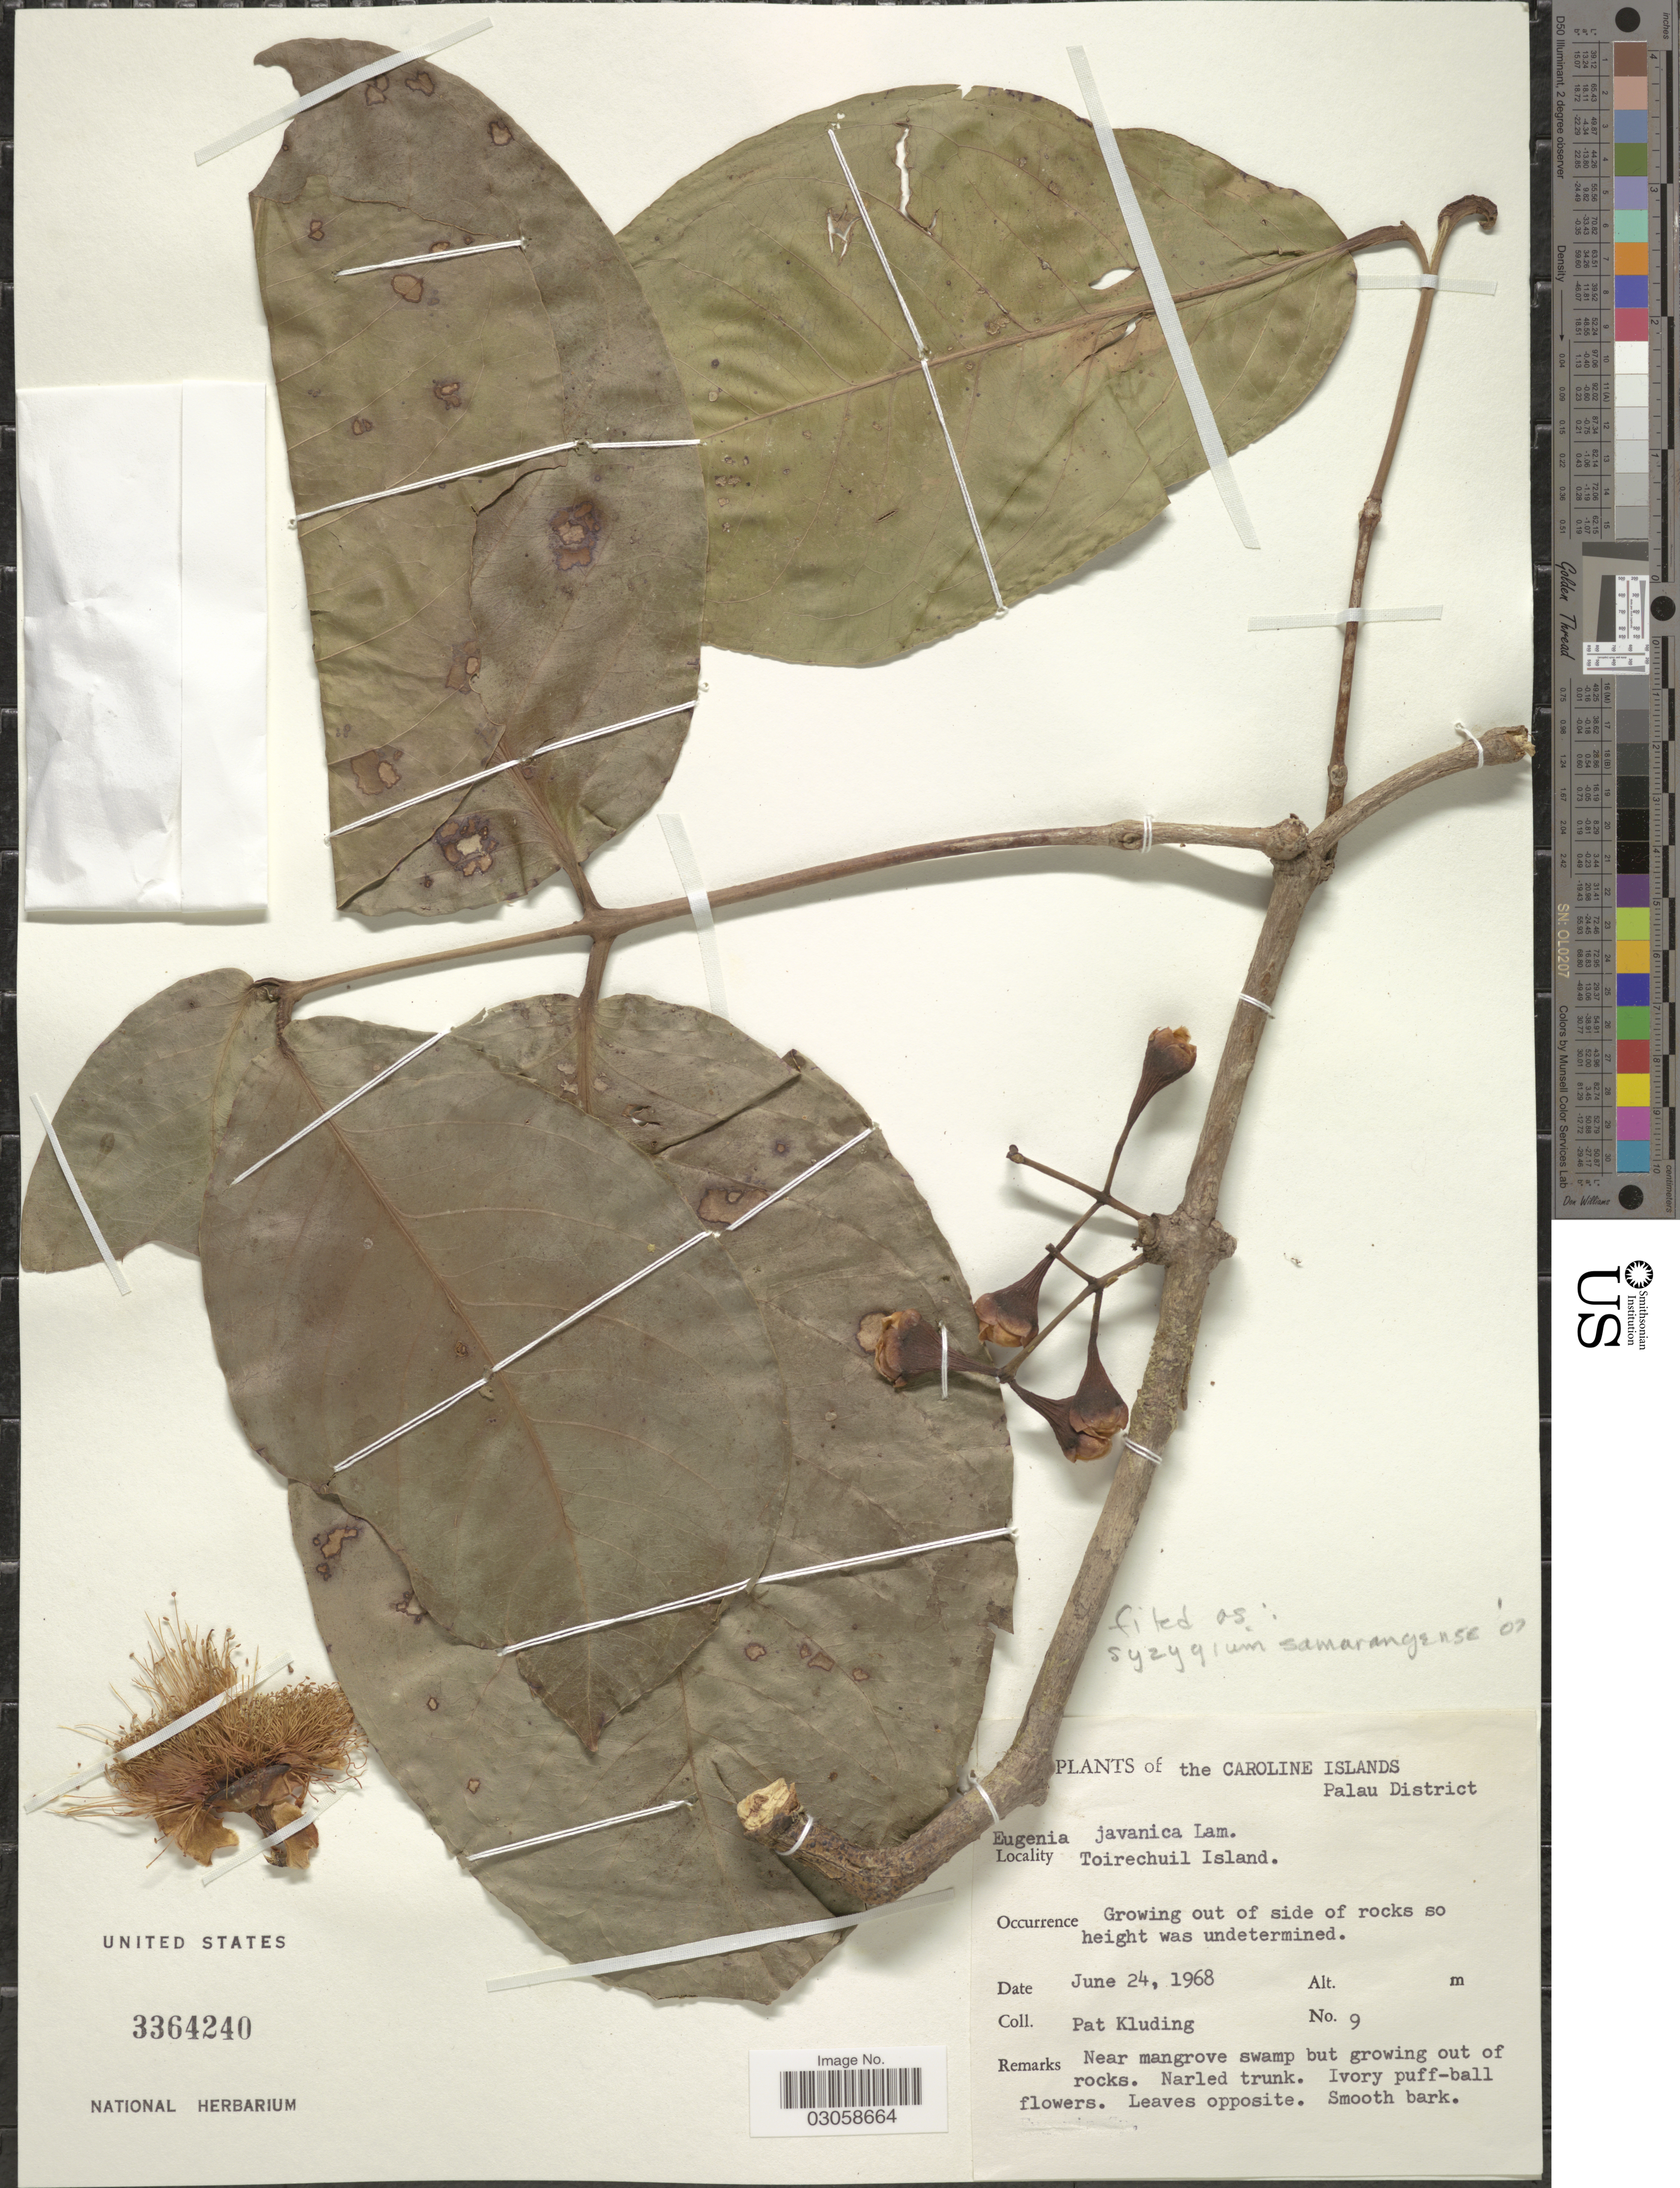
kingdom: Plantae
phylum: Tracheophyta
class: Magnoliopsida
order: Myrtales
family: Myrtaceae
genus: Syzygium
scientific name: Syzygium samarangense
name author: (Blume) Merr. & L.M. Perry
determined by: Strong, Mark T., (BOT), Smithsonian Institution - National Museum of Natural History (UNITED STATES)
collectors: P. Kluding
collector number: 9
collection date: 1968-06-24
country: Palau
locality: Caroline Islands. Palau District. Toirechuil Island.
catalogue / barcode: US 3364240